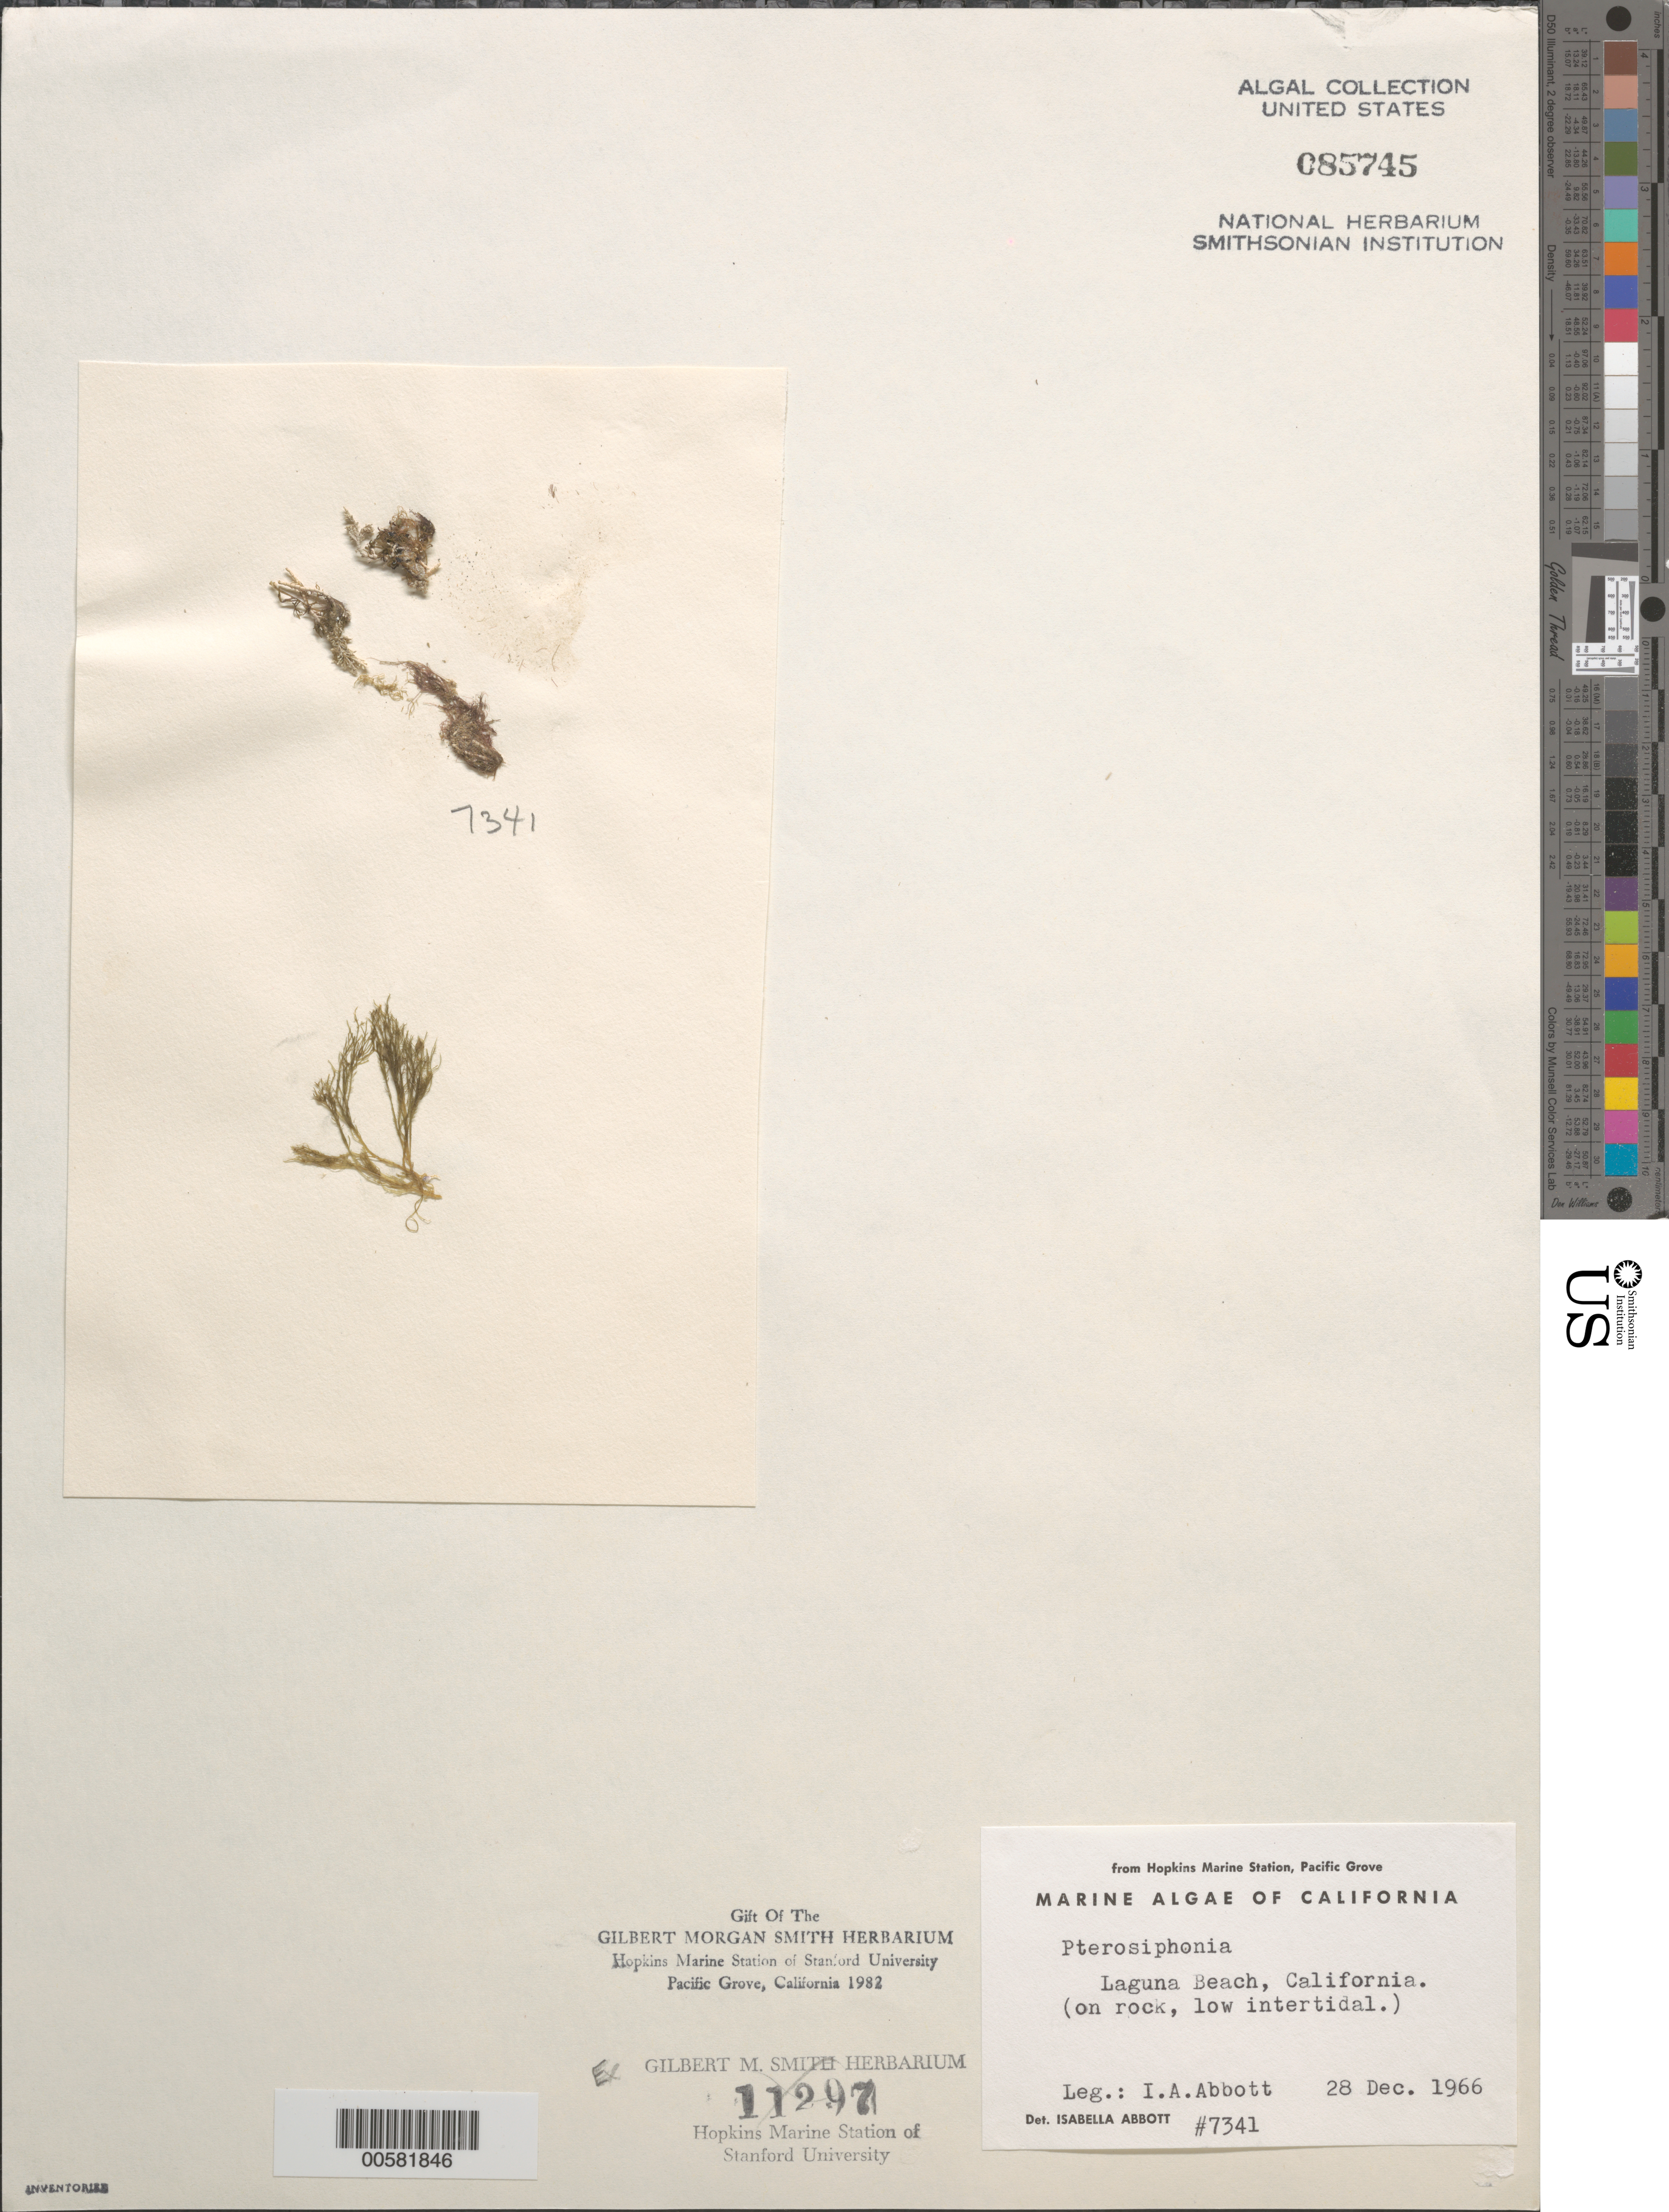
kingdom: Plantae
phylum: Rhodophyta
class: Florideophyceae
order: Ceramiales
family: Rhodomelaceae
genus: Pterosiphonia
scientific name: Pterosiphonia sp.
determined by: Abbott, Isabella A.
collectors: I. A. Abbott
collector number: IAA 7341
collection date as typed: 28 Dec 1966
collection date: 1966-12-28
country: United States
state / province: California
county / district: Orange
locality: Laguna Beach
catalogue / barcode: US 85745